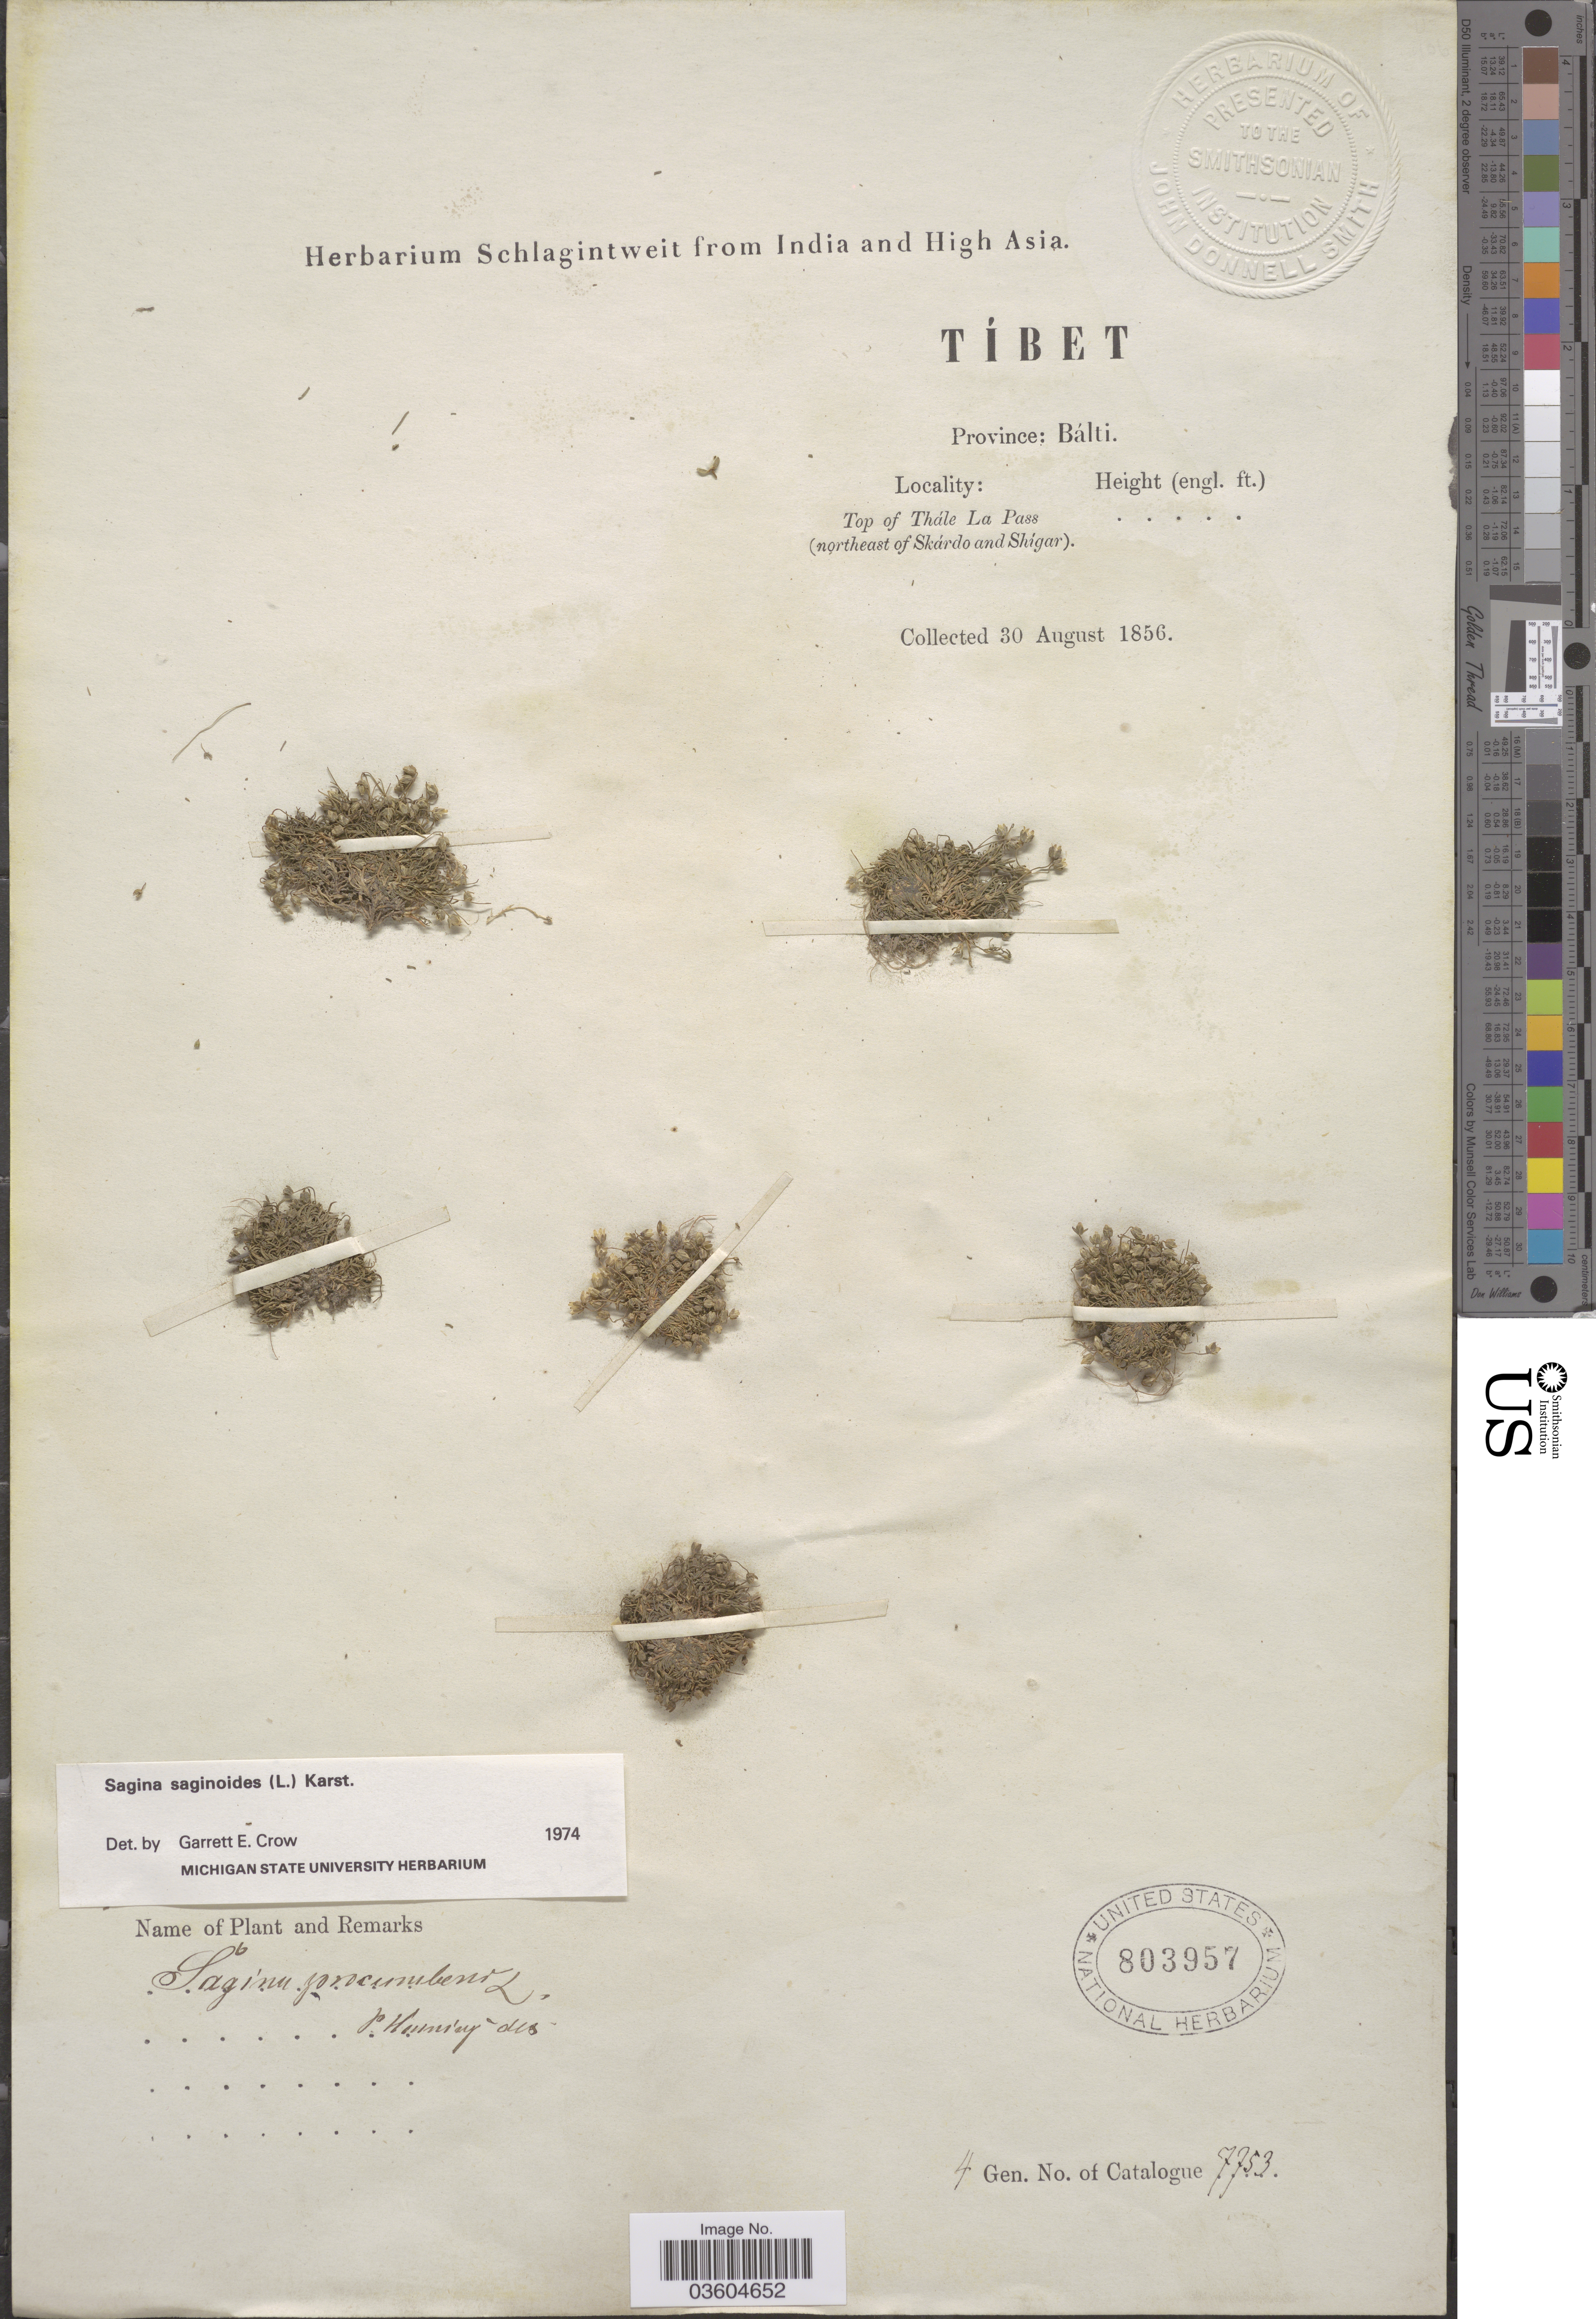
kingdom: Plantae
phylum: Tracheophyta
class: Magnoliopsida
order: Caryophyllales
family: Caryophyllaceae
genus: Sagina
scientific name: Sagina saginoides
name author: (L.) H. Karst.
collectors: ex herb. Schlagintweit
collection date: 1856-08-30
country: China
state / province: Xizang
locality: Tíbet. Province: Bálti. Top of Thále La Pass (northeast of Skárdo and Shígar).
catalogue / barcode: US 803957